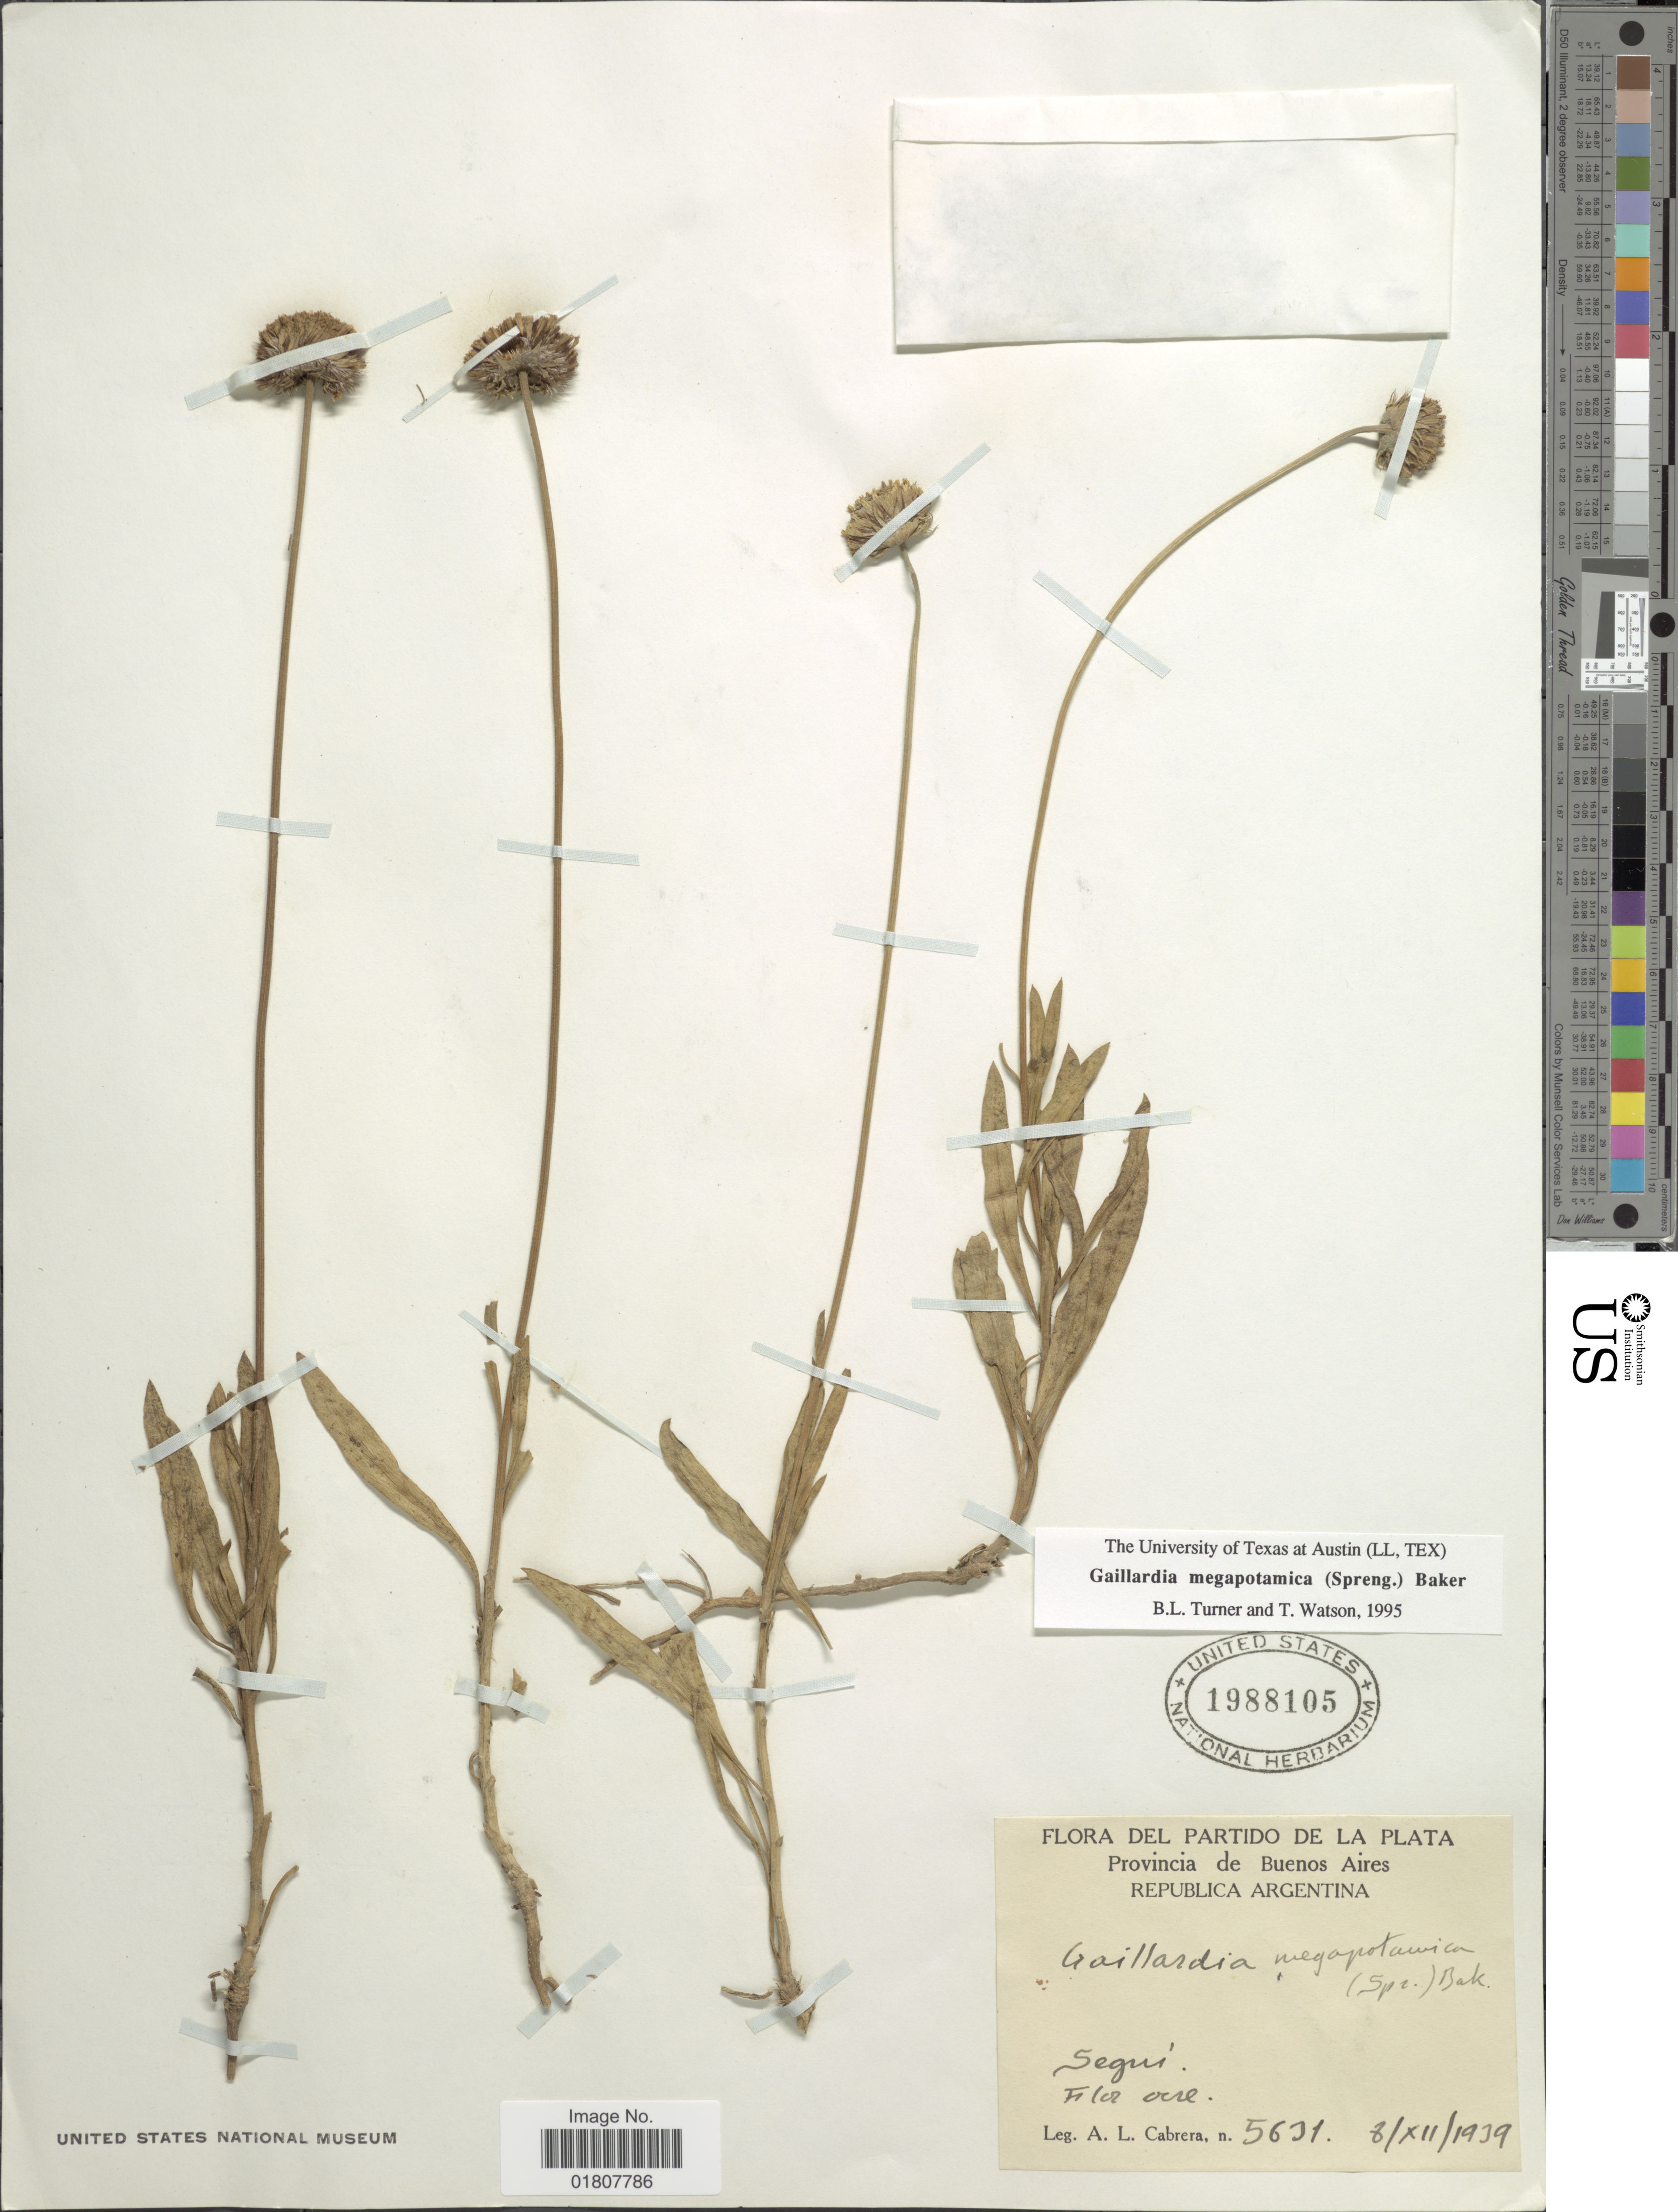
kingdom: Plantae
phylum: Tracheophyta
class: Magnoliopsida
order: Asterales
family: Asteraceae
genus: Gaillardia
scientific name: Gaillardia megapotamica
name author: (Spreng.) Baker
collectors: A. L. Cabrera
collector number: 5631*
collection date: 1939-12-06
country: Argentina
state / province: Buenos Aires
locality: Partido de La Plata, Republica Argentina, Segui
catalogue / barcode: US 1988105